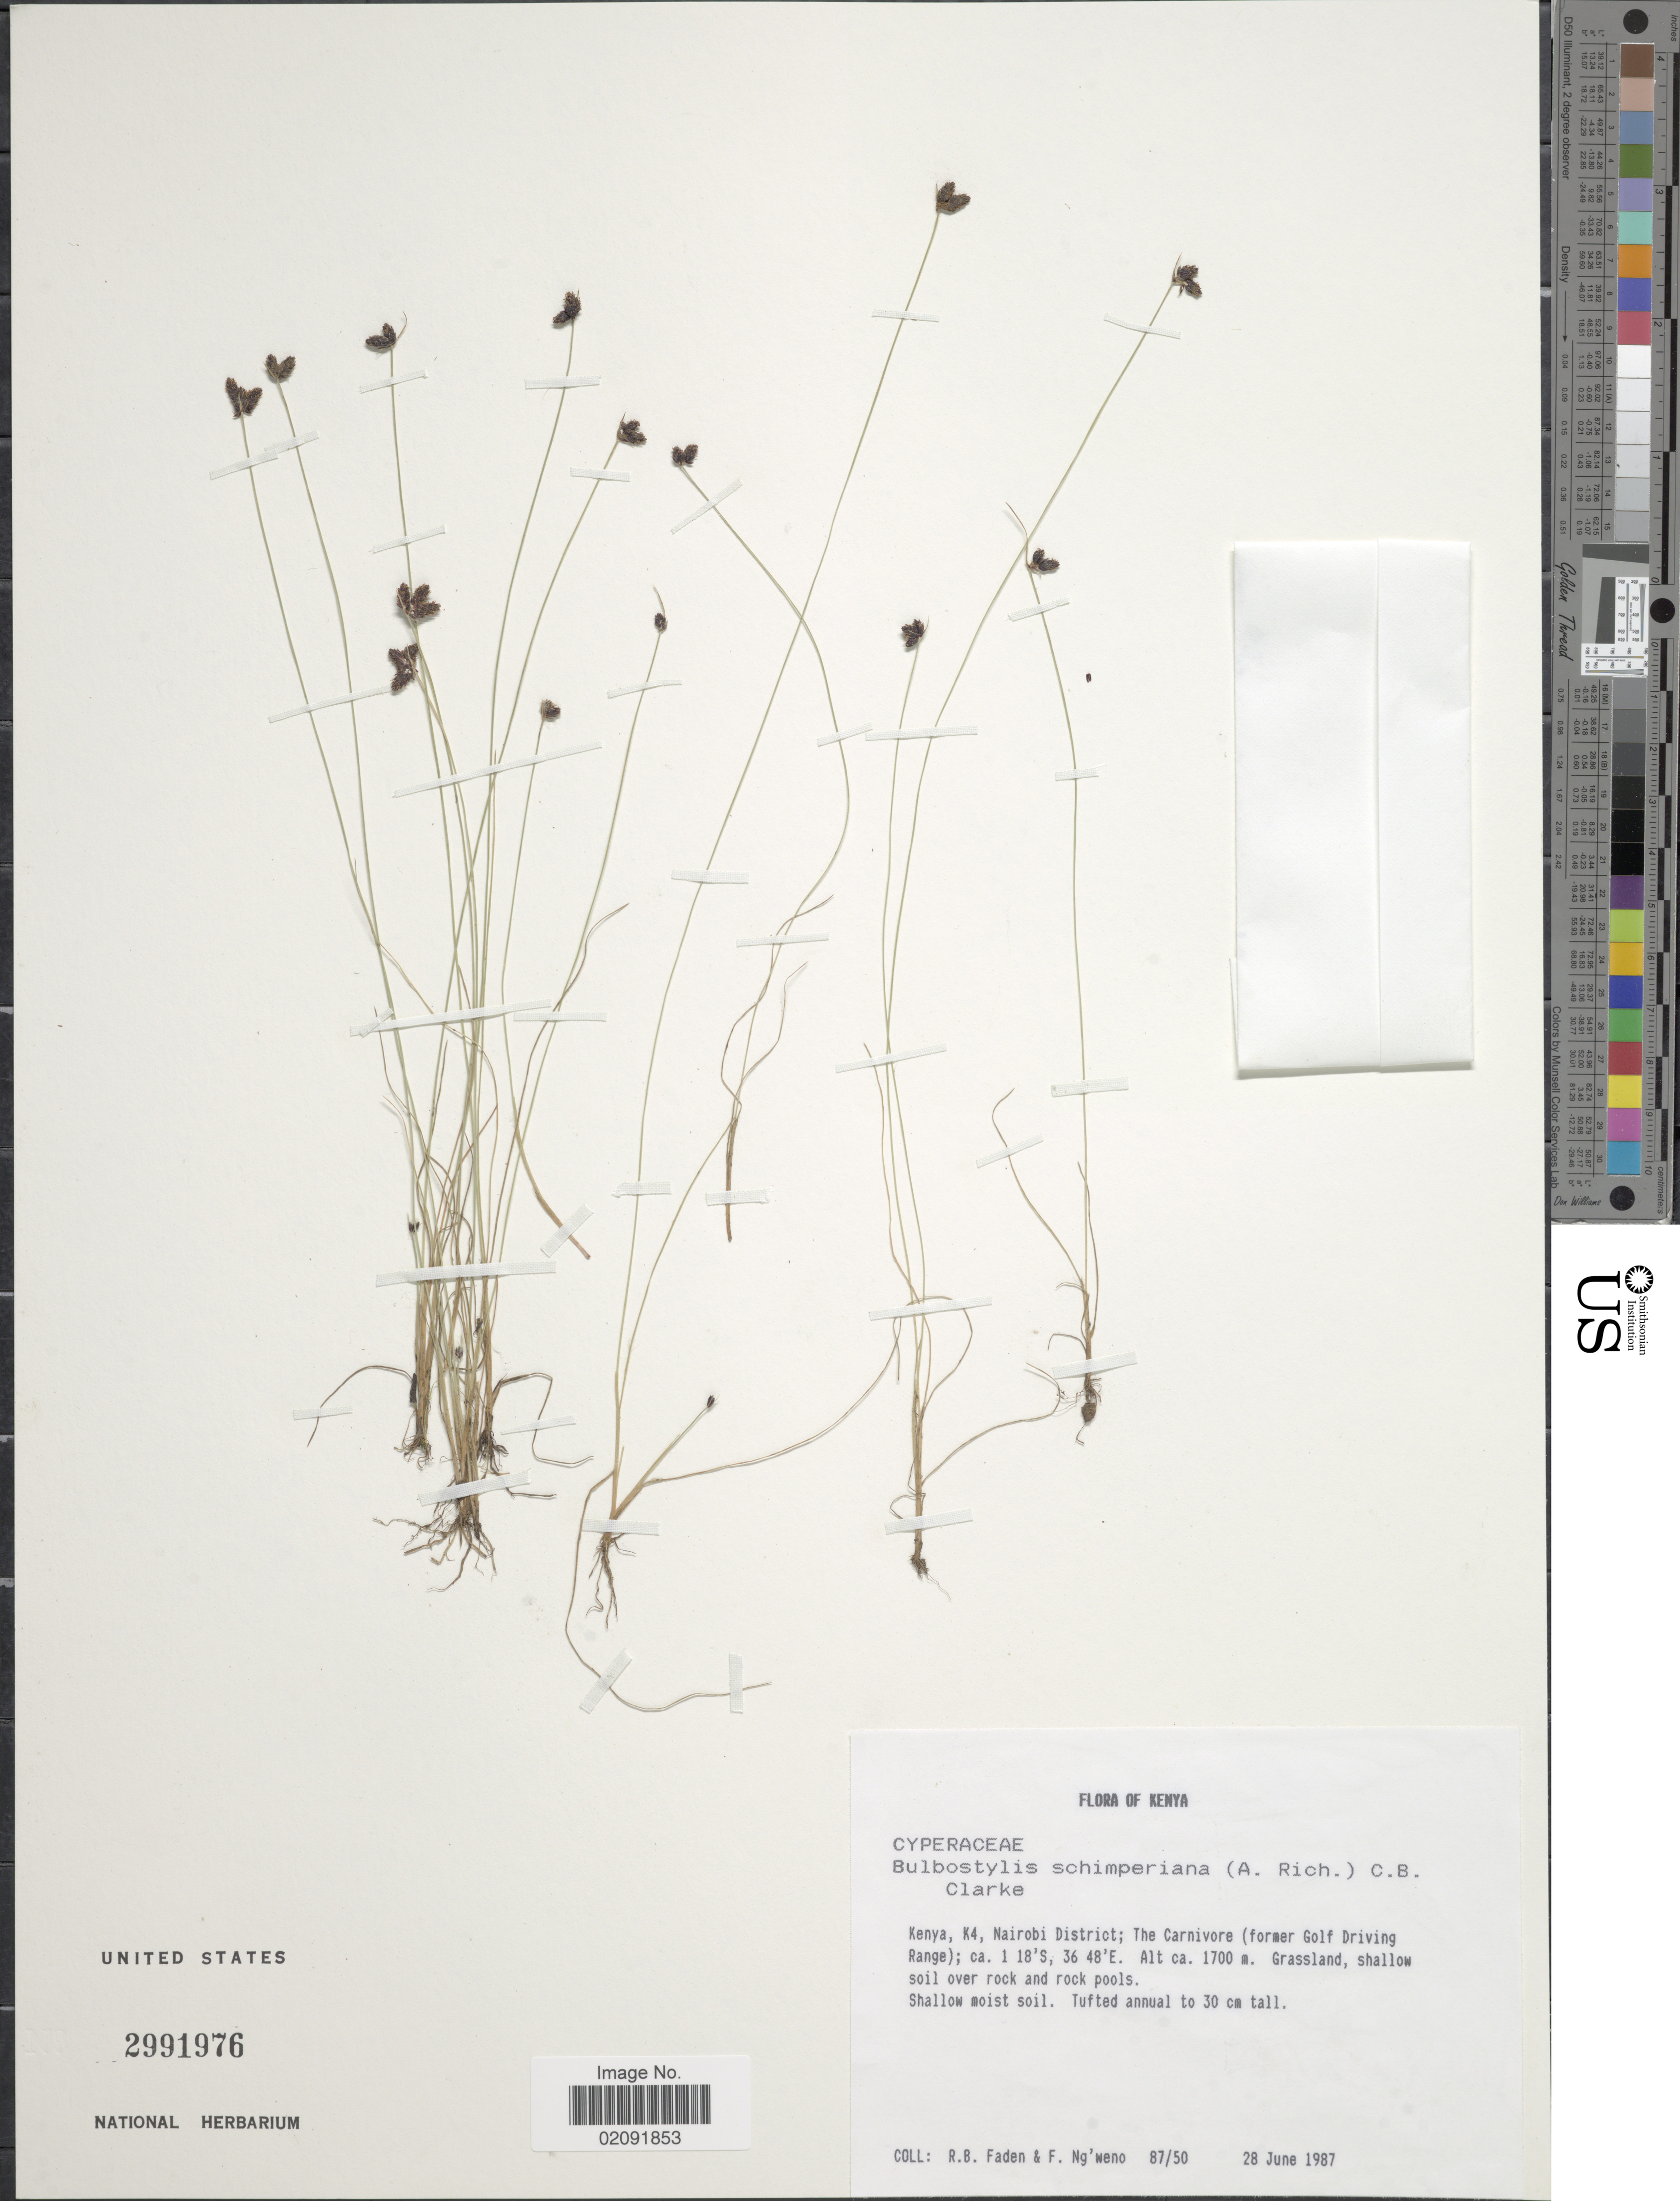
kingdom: Plantae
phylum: Tracheophyta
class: Liliopsida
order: Poales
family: Cyperaceae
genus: Bulbostylis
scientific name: Bulbostylis schimperiana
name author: (Hochst. ex A. Rich.) C.B. Clarke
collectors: R. B. Faden & F. Ng'weno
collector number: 87/50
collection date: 1987-06-28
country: Kenya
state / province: Nairobi Area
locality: K4, Nairobi District; The Carnivore (former Golf Driving Range)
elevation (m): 1700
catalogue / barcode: US 2991976